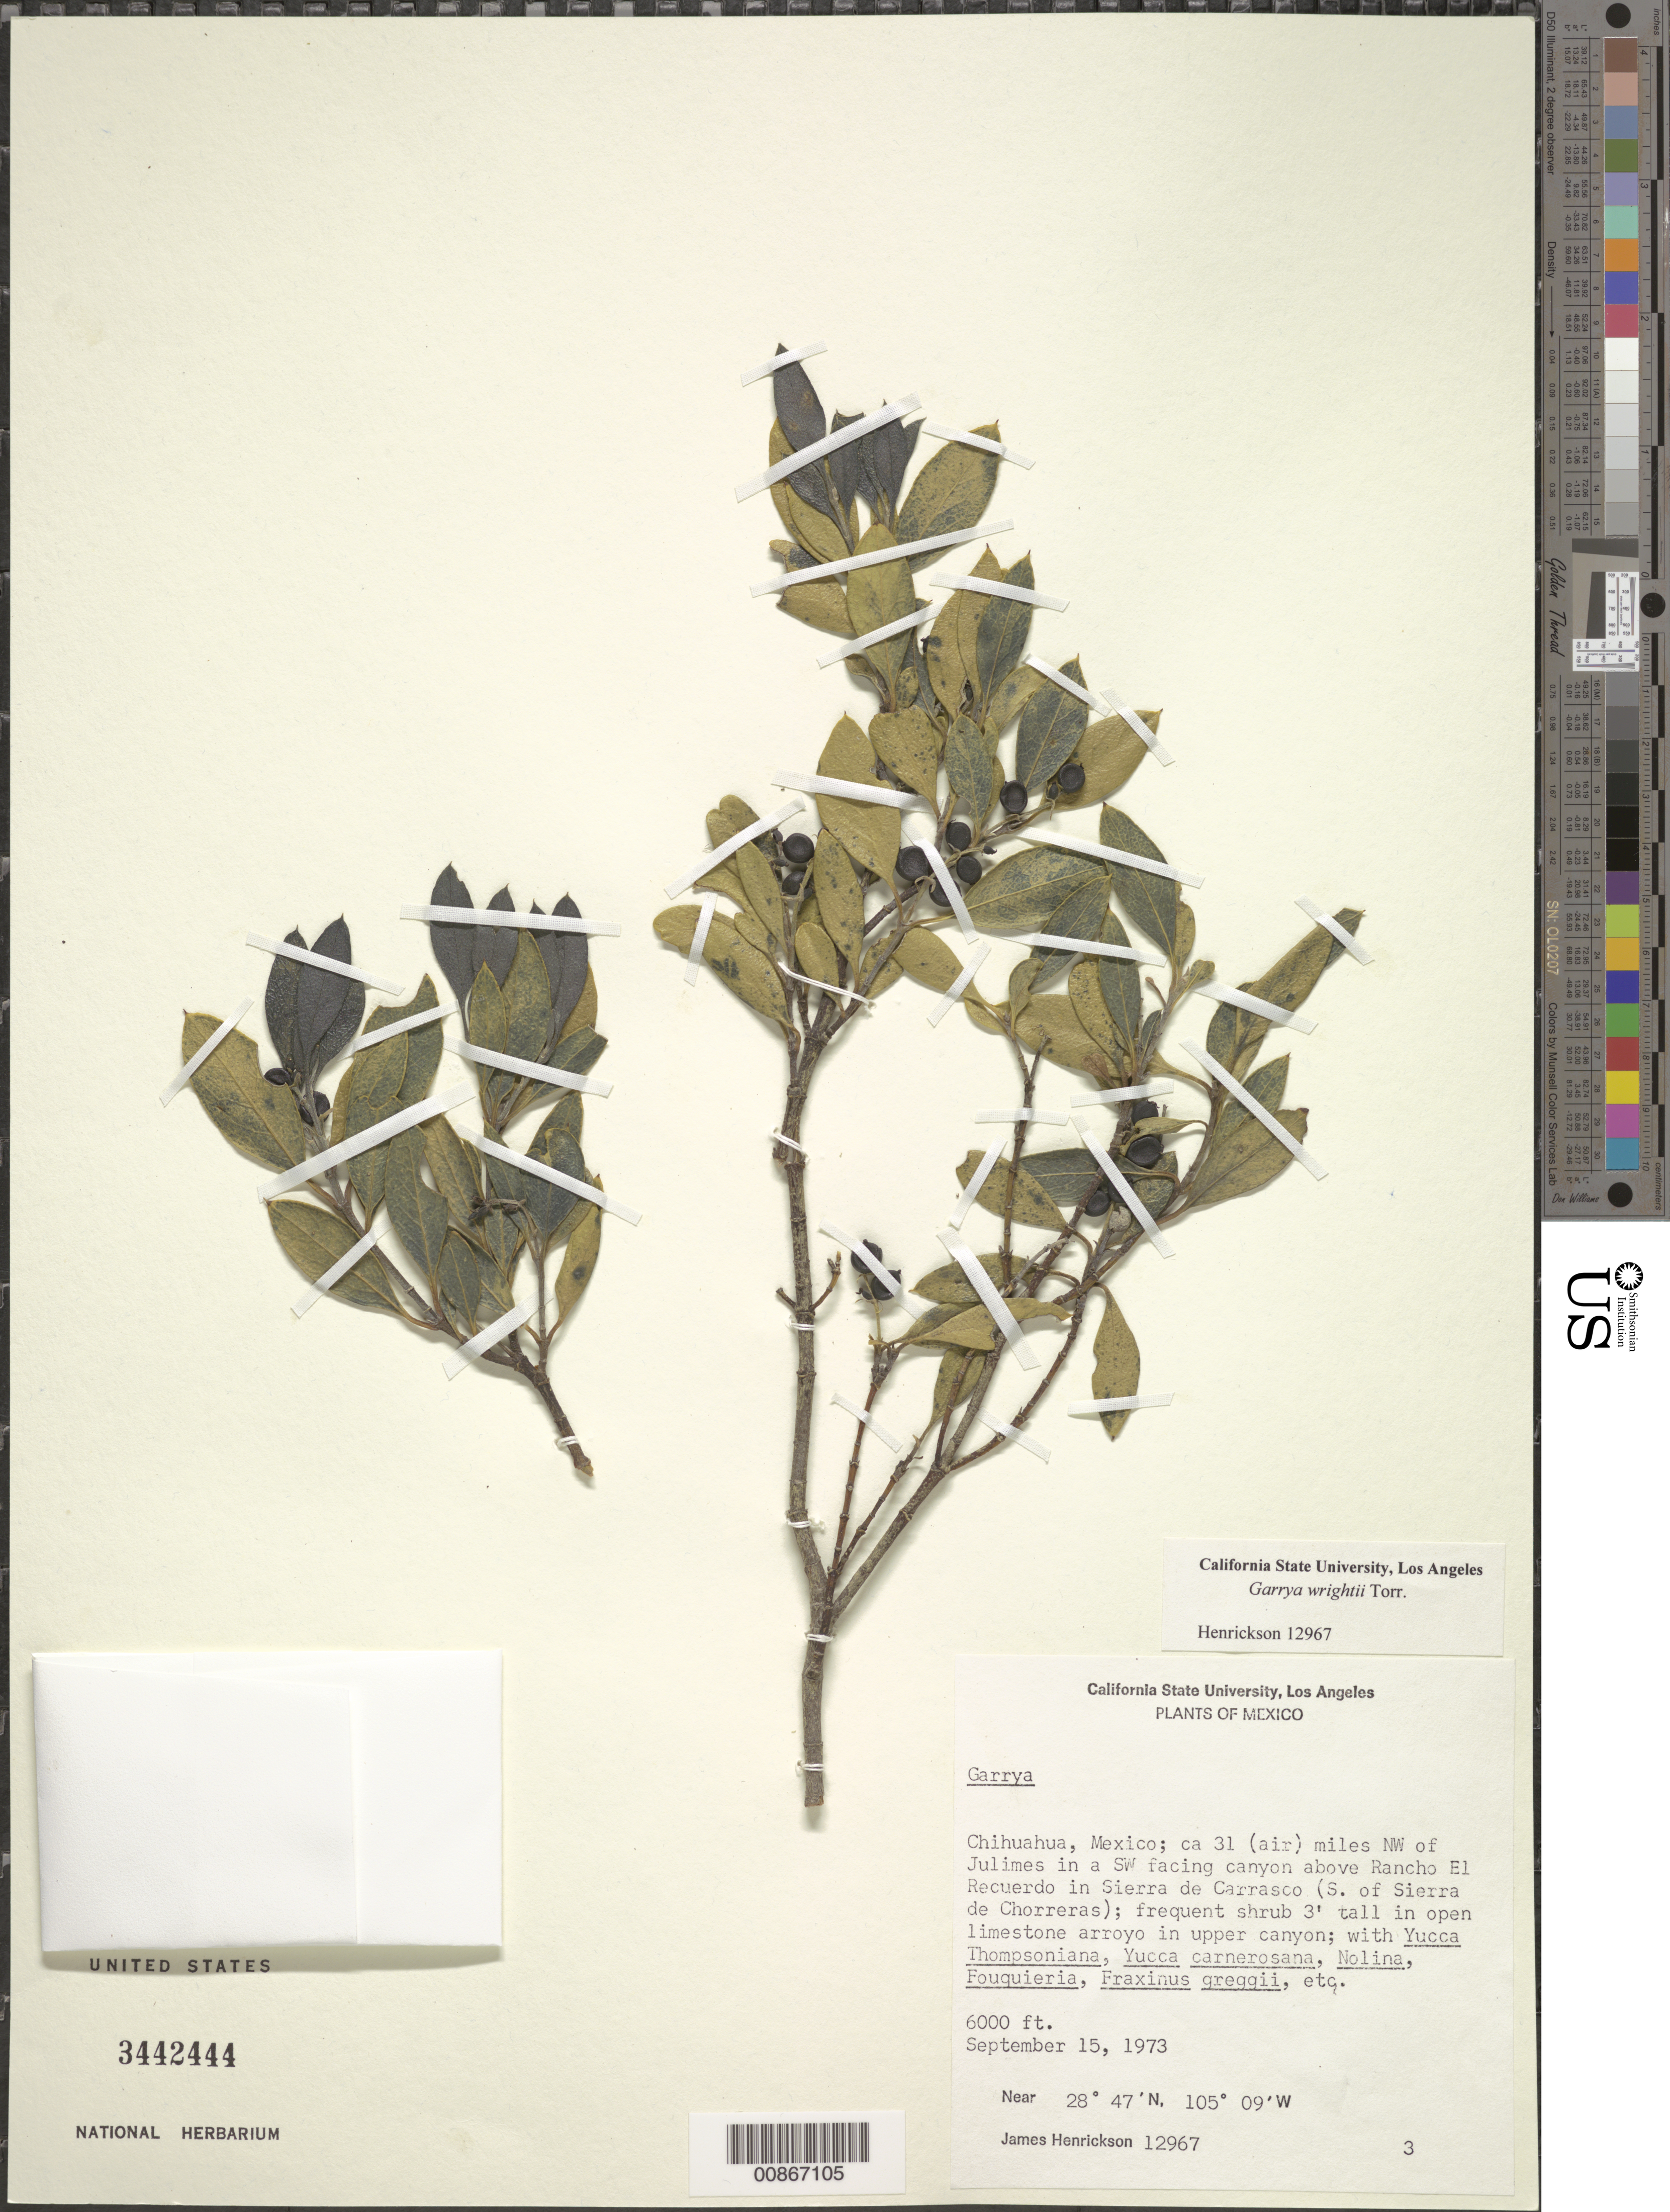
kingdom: Plantae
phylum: Tracheophyta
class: Magnoliopsida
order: Garryales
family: Garryaceae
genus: Garrya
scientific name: Garrya wrightii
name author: Torr.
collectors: J. Henrickson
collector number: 12967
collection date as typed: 15 Sep 1973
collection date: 1973-09-15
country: Mexico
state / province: Chihuahua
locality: ca 31 (air) miles NW of Julimes in a SW facing canyon above Rancho El Recuerdo un Sierra de Carrasco (S of Sierra de Chorreras).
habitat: In open limestone arroyo in upper canyon; with Yucca thompsoniana, Y. carnerosana, Nolina, Fouquieria, Fraxinus greggii, etc.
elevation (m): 1829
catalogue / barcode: US 3442444